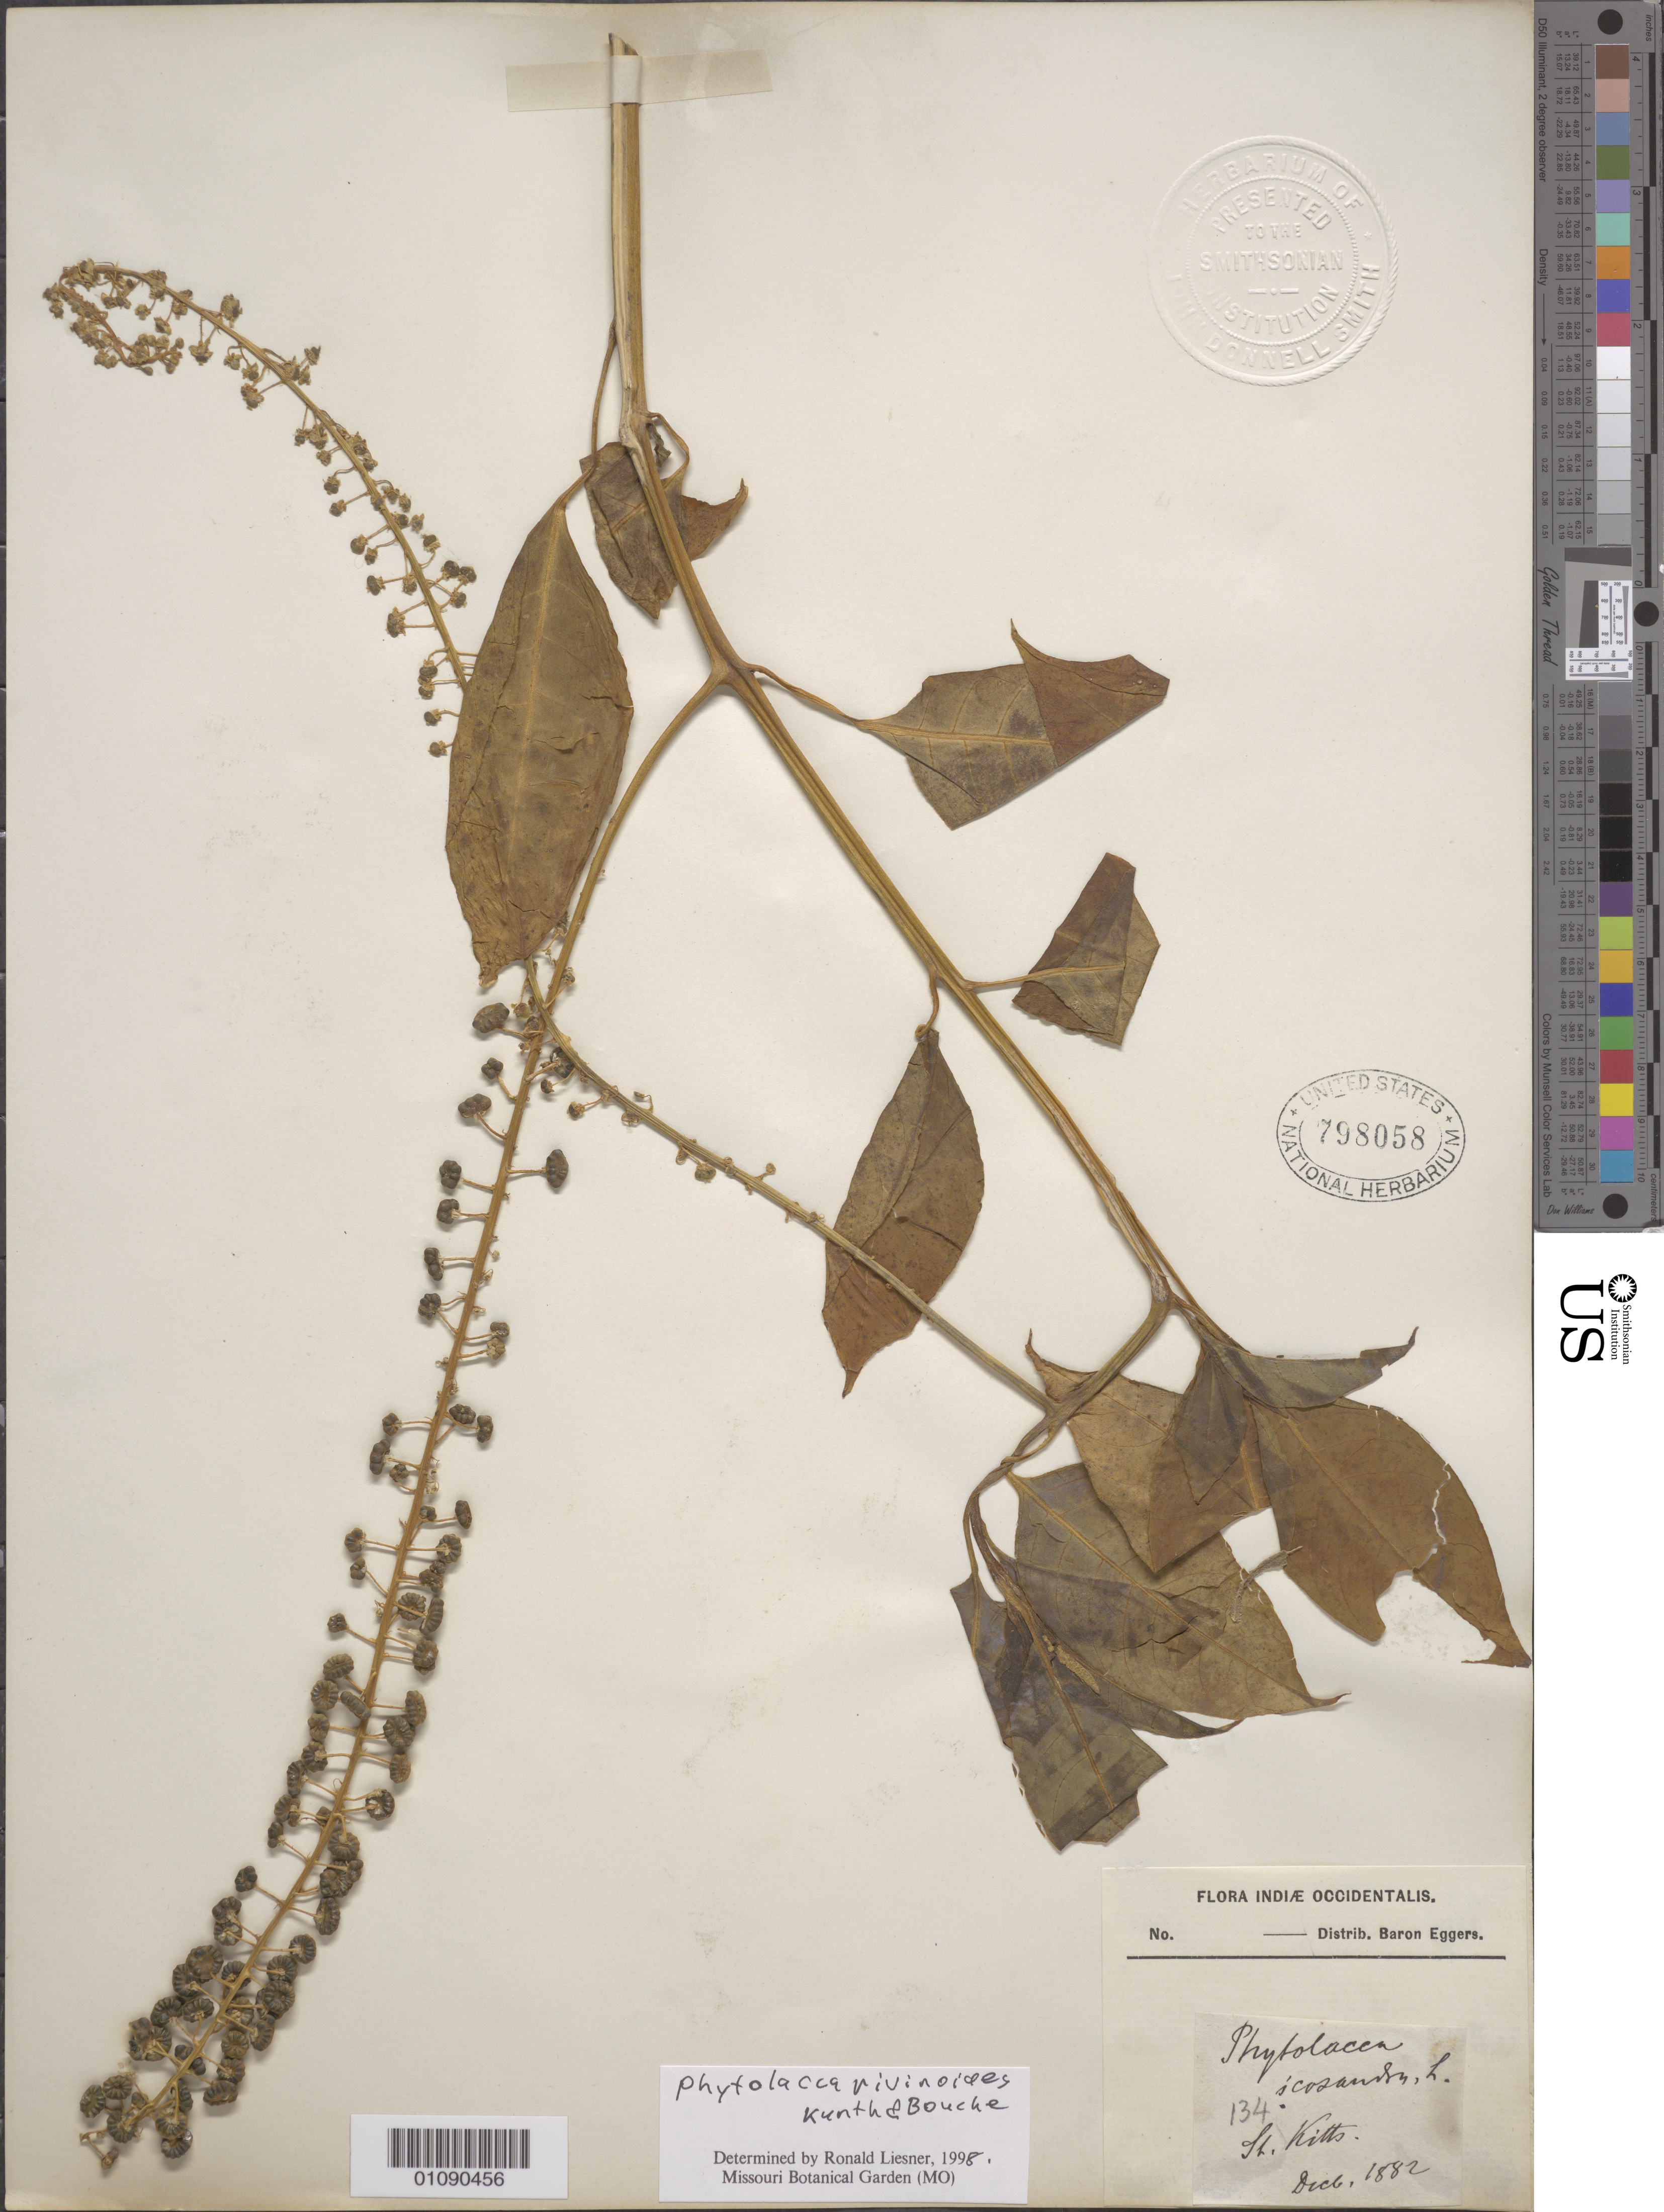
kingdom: Plantae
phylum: Tracheophyta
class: Magnoliopsida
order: Caryophyllales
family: Phytolaccaceae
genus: Phytolacca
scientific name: Phytolacca rivinoides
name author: Kunth & C.D. Bouché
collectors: H. F. A. von Eggers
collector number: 134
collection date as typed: Dec 1882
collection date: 1882-12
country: St. Christopher-Nevis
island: St. Christopher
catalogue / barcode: US 798058